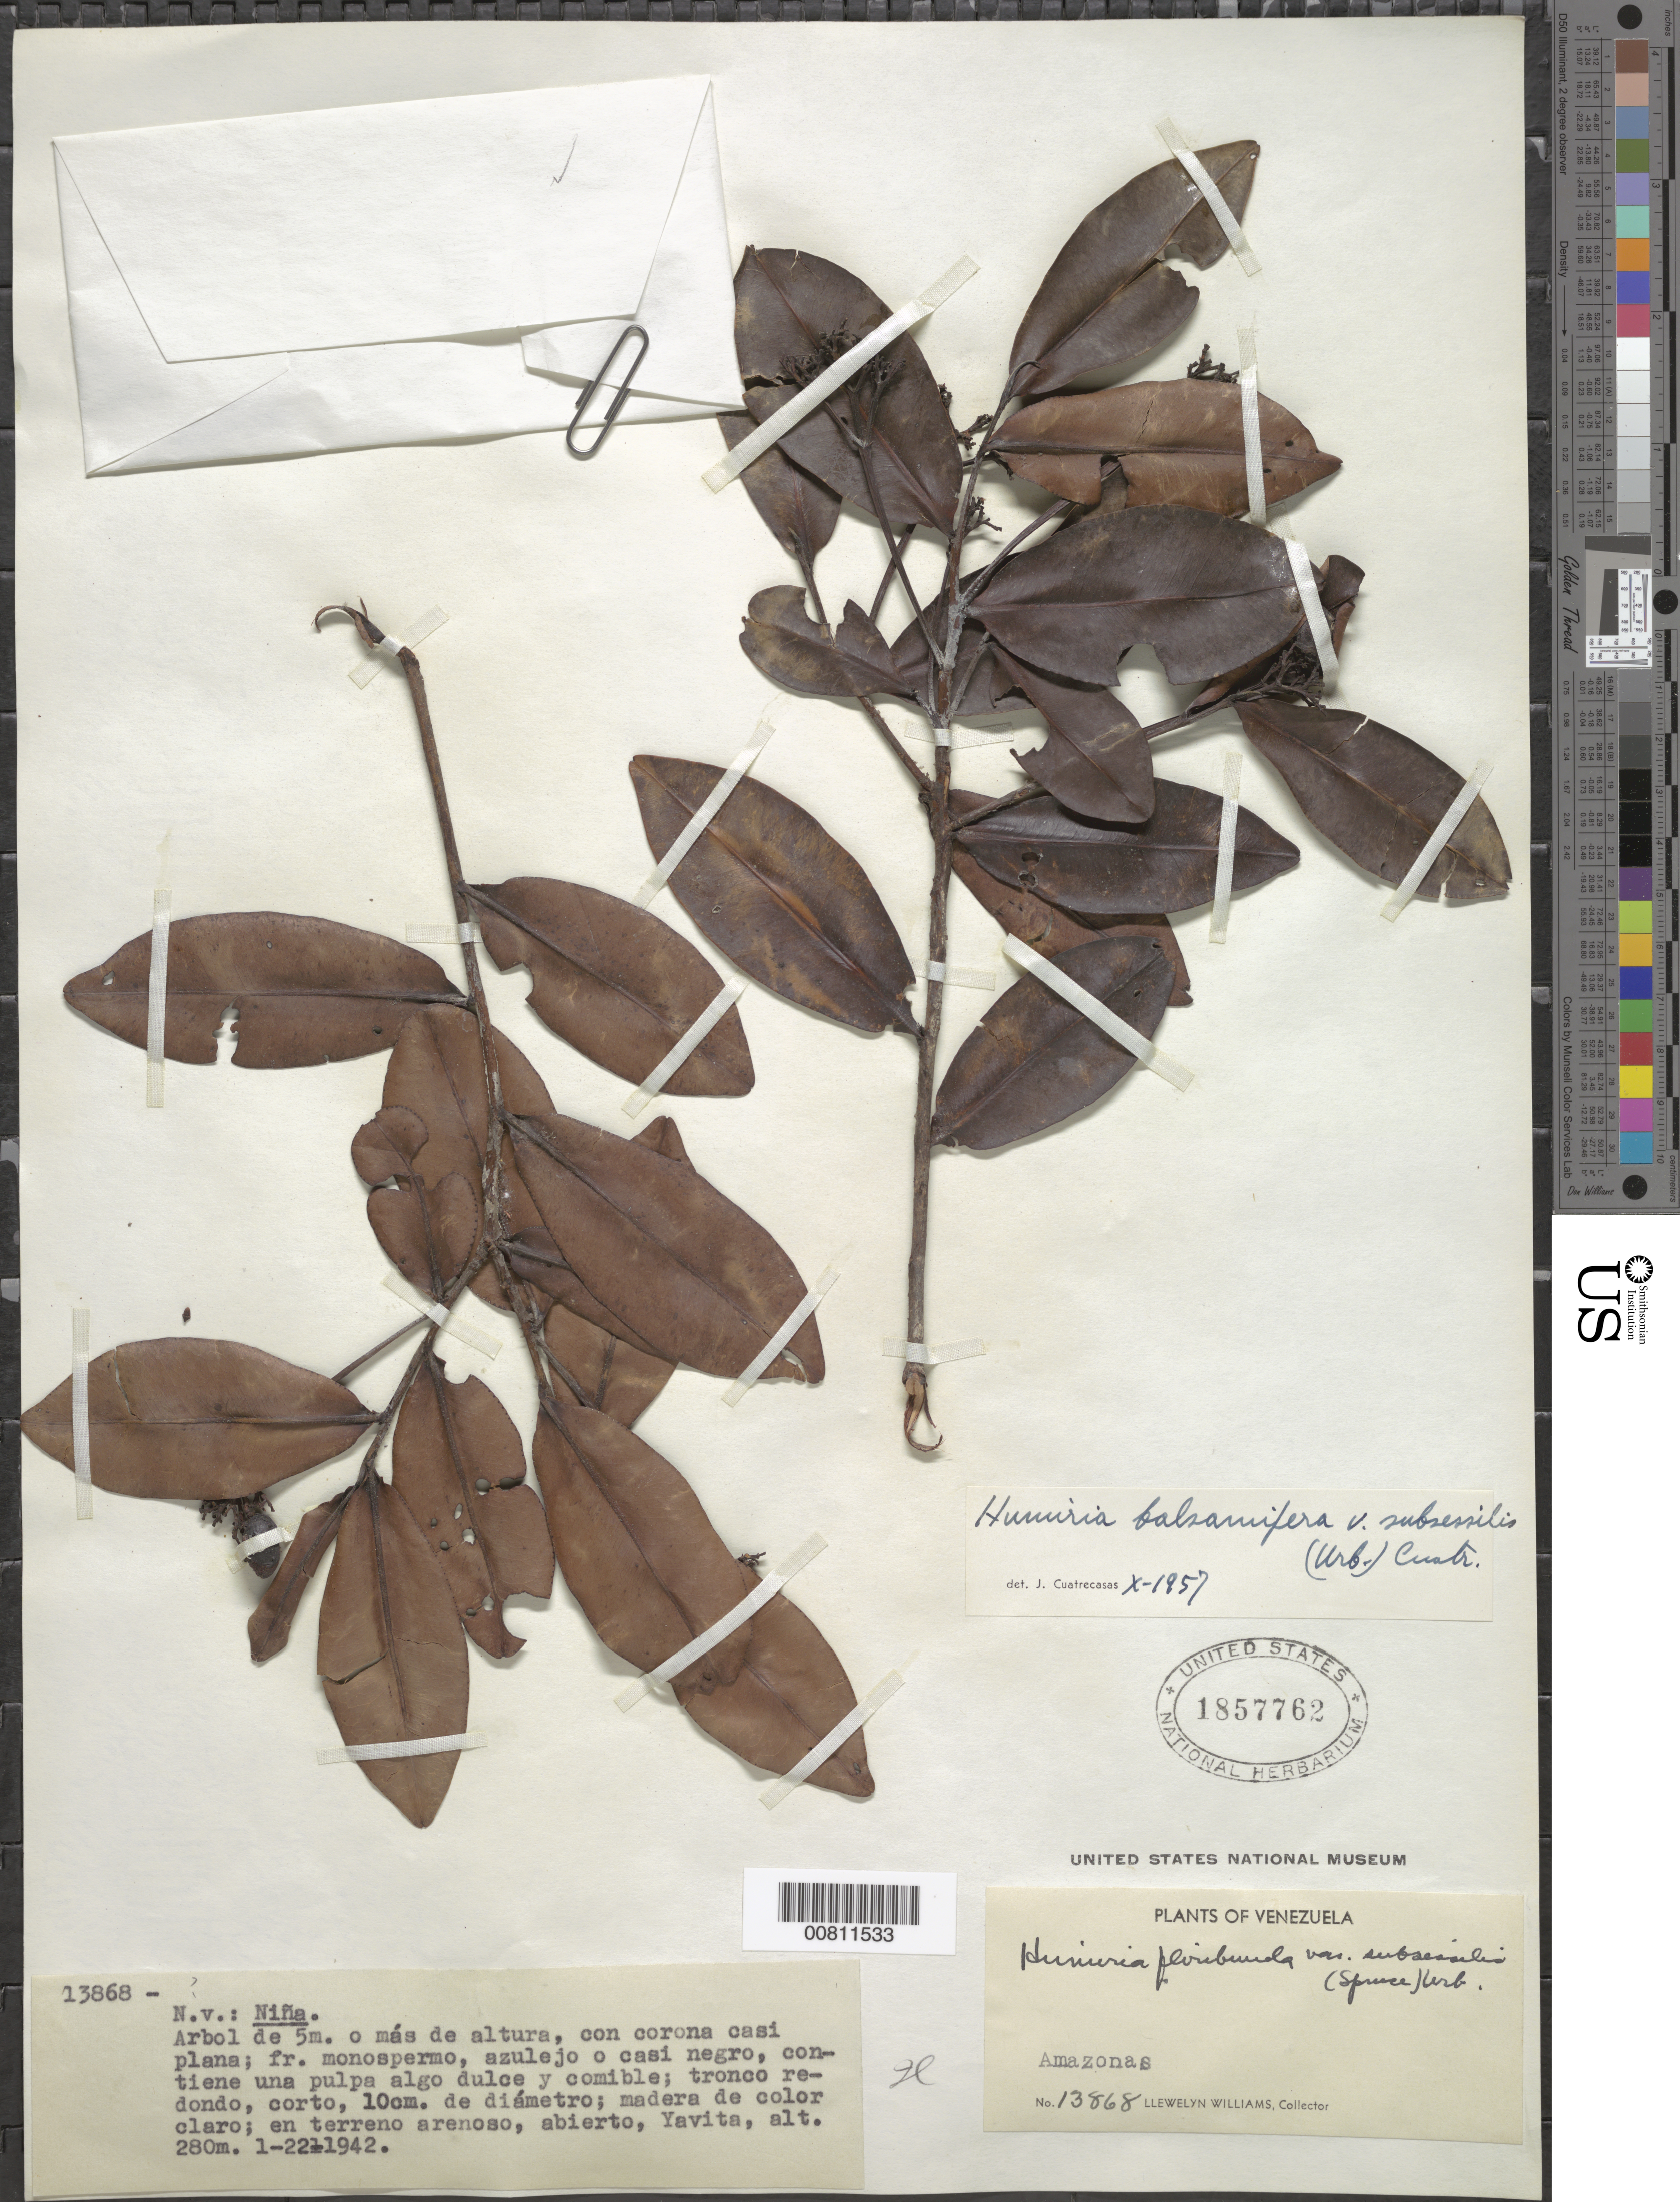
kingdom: Plantae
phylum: Tracheophyta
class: Magnoliopsida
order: Malpighiales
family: Humiriaceae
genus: Humiria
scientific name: Humiria balsamifera var. subsessilis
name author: (Urb.) Cuatrec.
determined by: Cuatrecasas, J.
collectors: Ll. Williams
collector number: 13868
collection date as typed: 22-Jan-42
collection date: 1942-01-22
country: Venezuela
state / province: Amazonas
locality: Yavita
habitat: Terreno arenoso, abierto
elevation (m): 280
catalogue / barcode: US 1857762